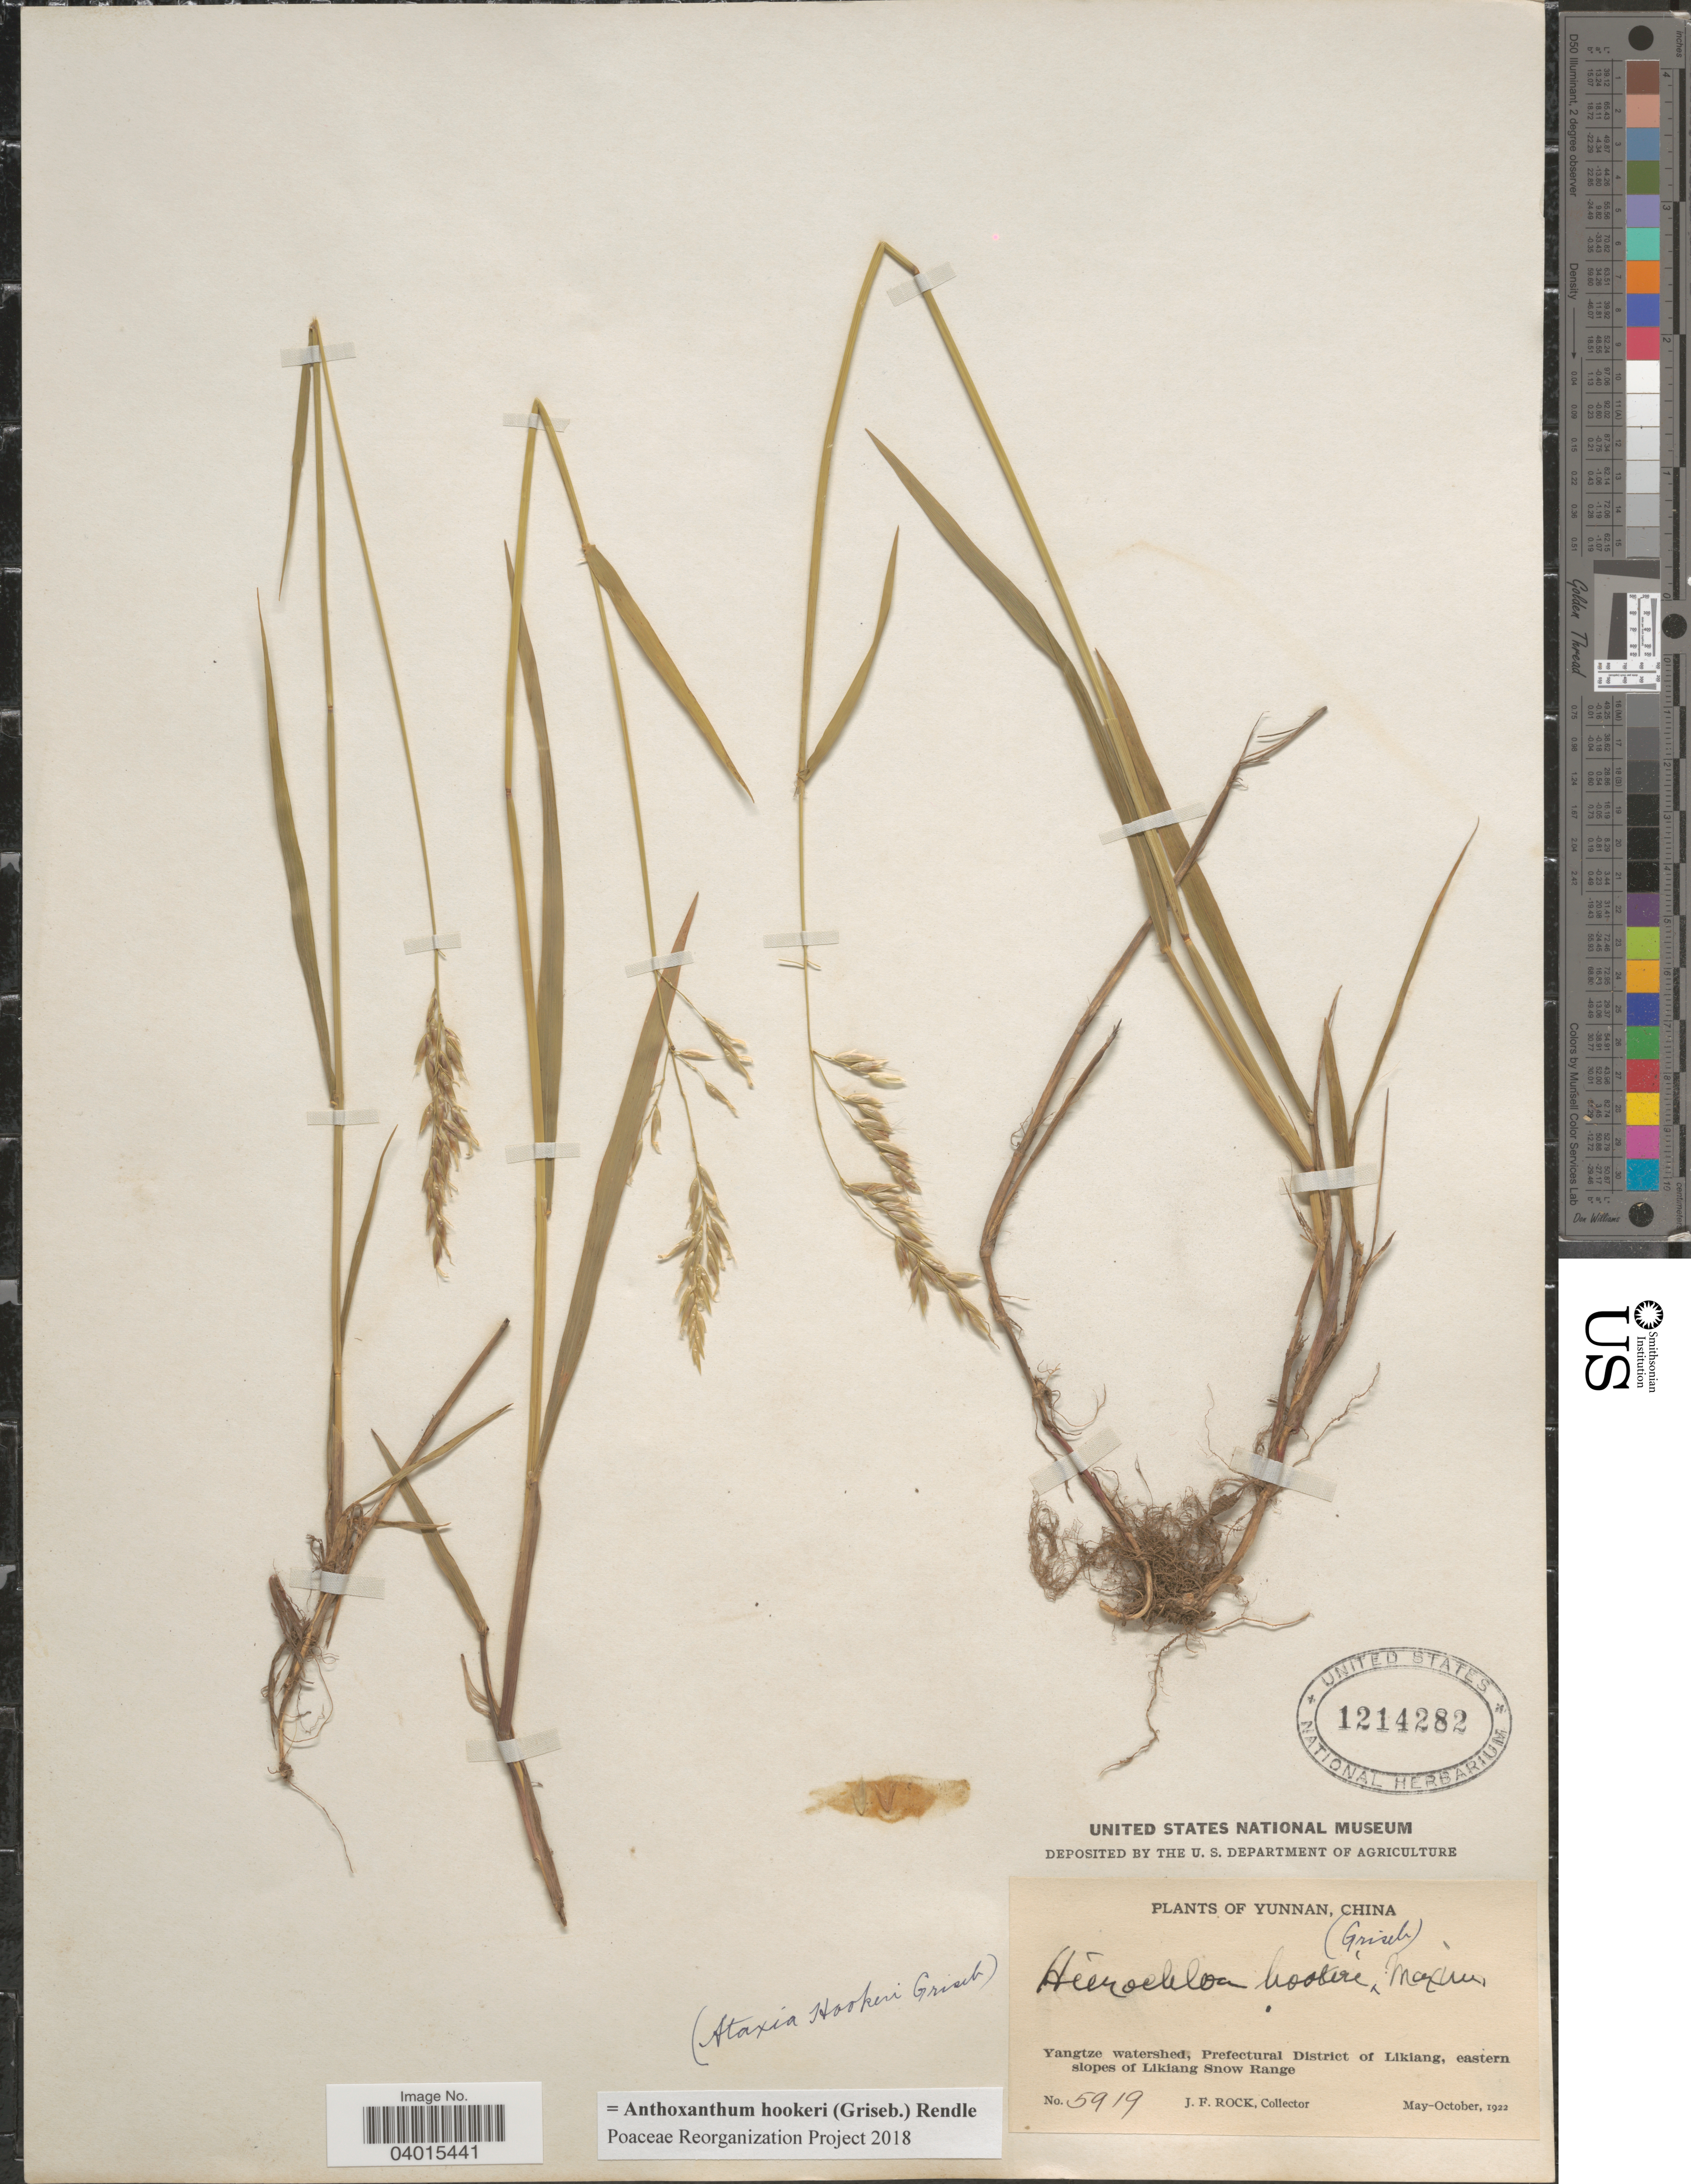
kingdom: Plantae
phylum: Tracheophyta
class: Liliopsida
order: Poales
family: Poaceae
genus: Anthoxanthum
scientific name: Anthoxanthum hookeri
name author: (Griseb.) Rendle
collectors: J. Rock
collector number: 5919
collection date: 1922-05/1922-10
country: China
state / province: Yunnan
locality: Yangtze watershed, Prefectural District of Likiang, eastern slopes of Likiang Snow Range.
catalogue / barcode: US 1214282